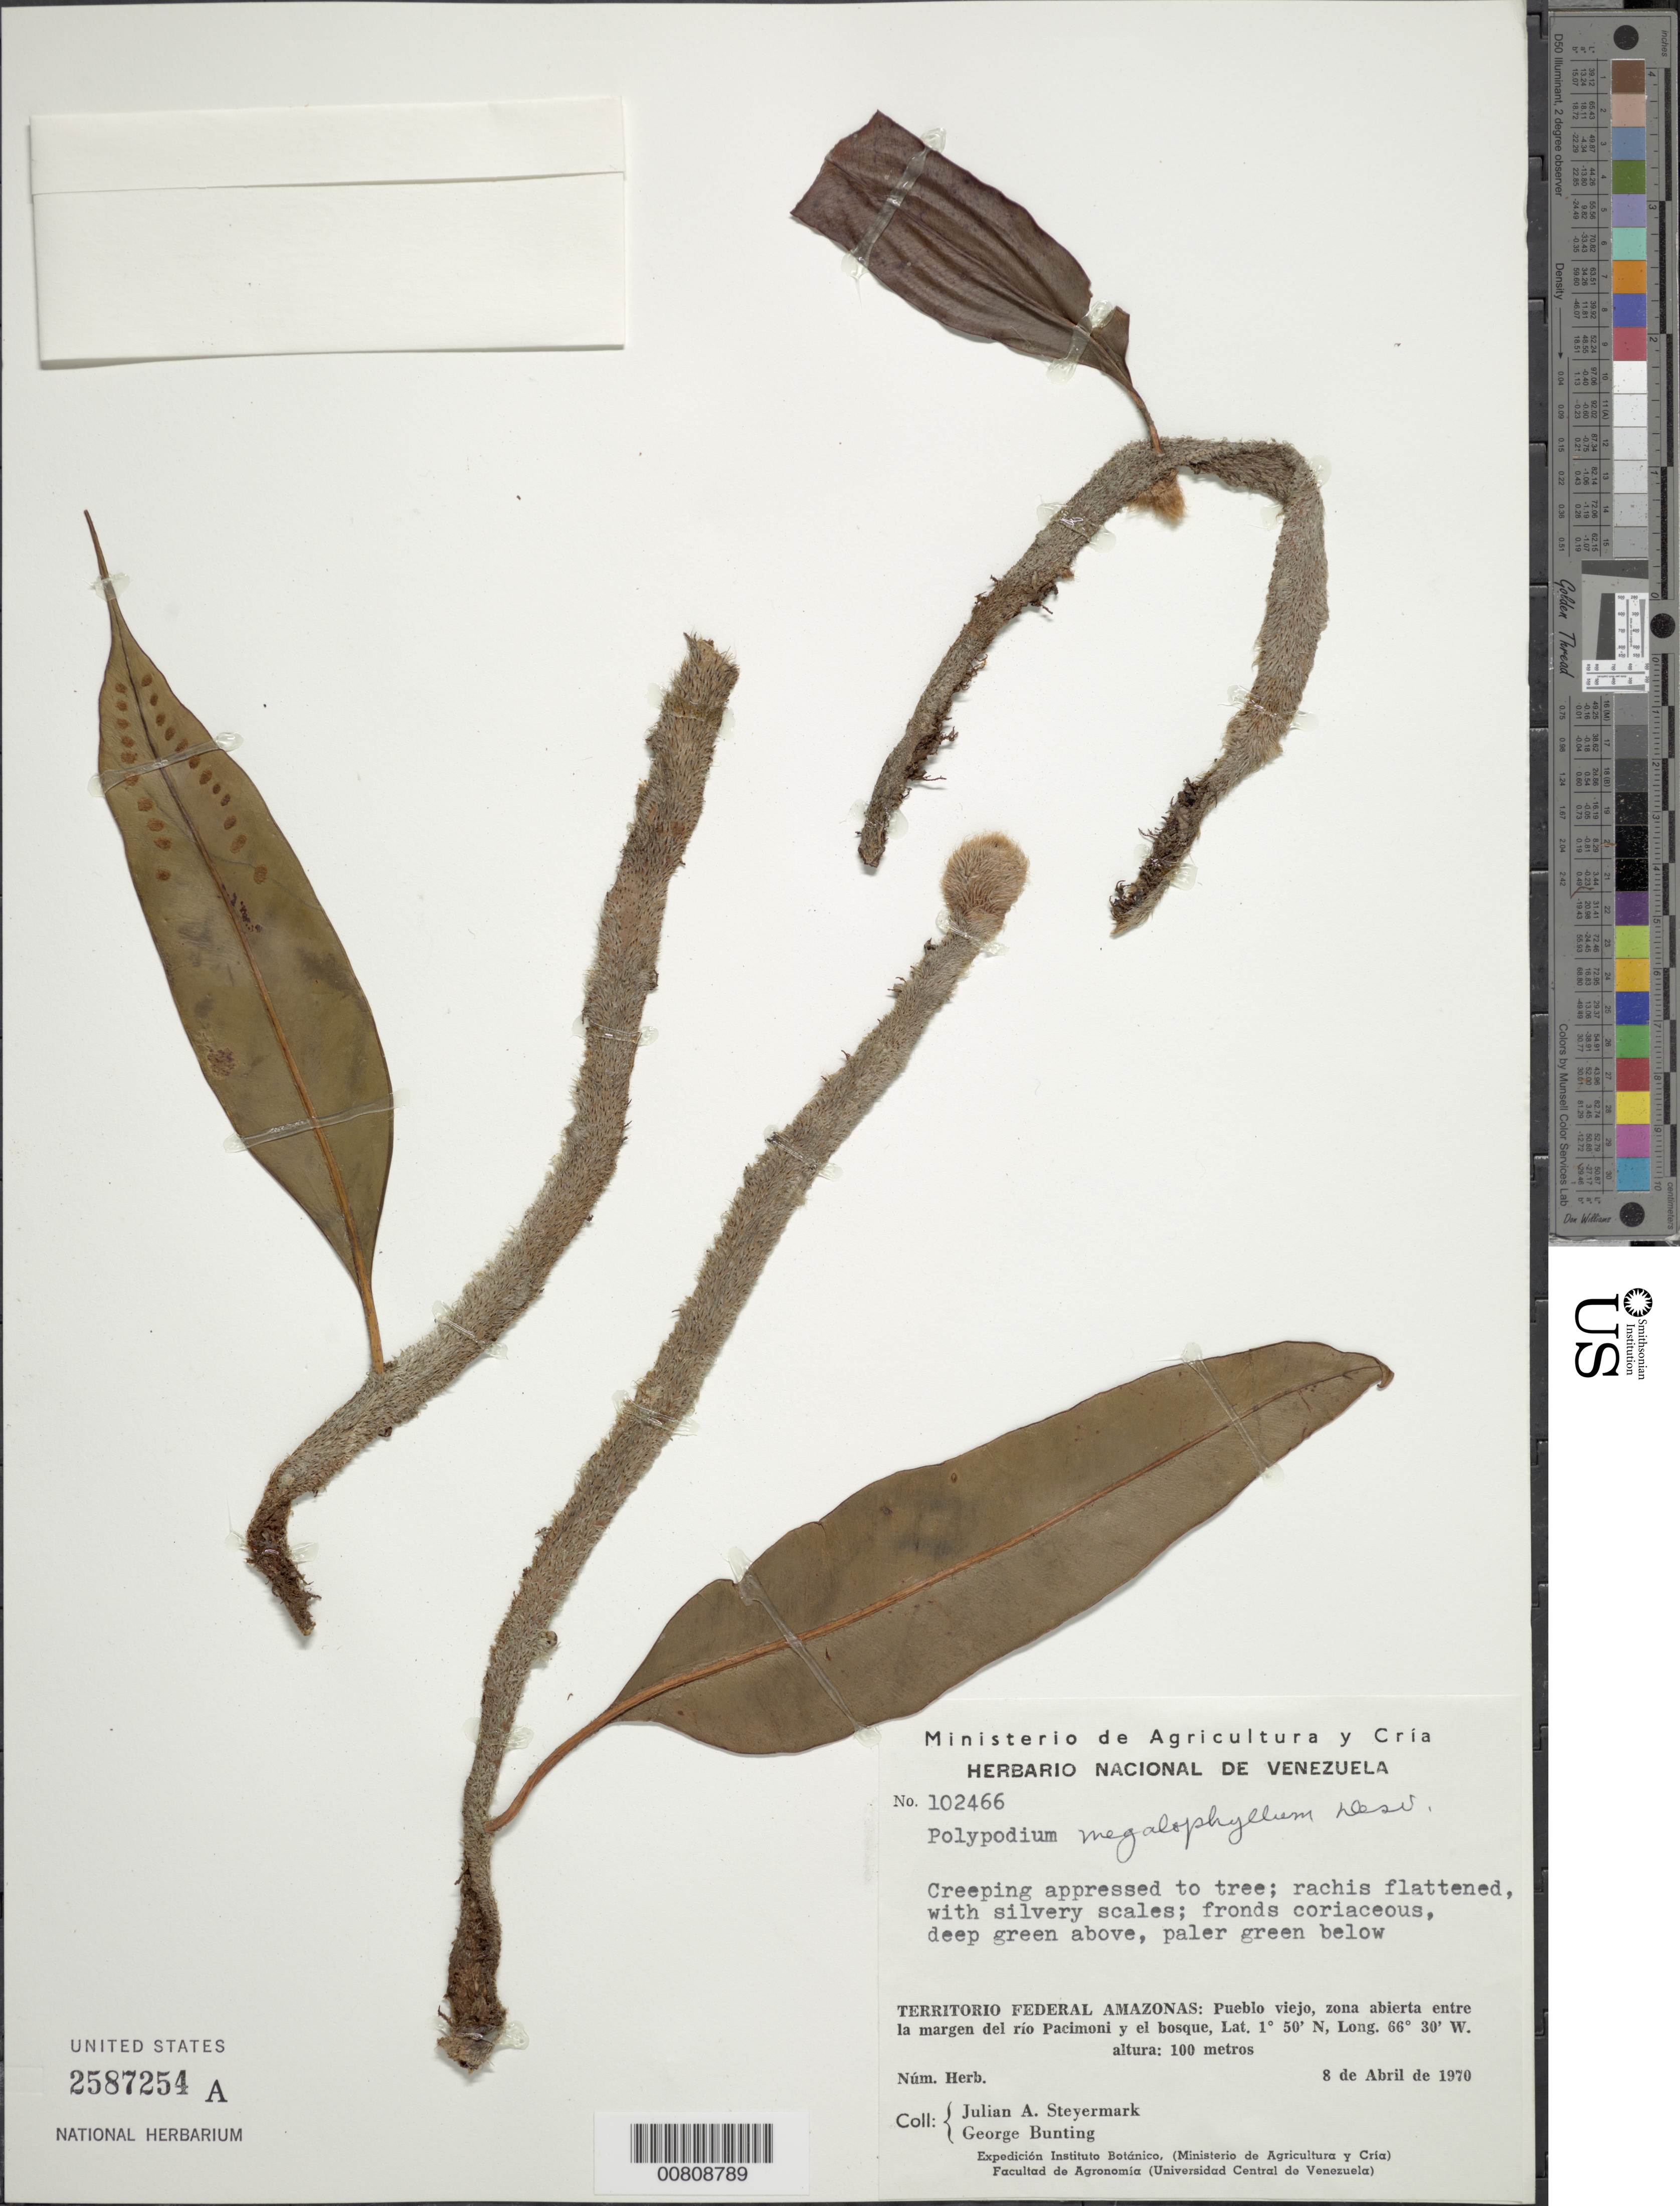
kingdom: Plantae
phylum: Tracheophyta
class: Polypodiopsida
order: Polypodiales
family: Polypodiaceae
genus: Microgramma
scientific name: Microgramma megalophylla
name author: (Desv.) de la Sota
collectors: J. Steyermark & G. S. Bunting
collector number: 102466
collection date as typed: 8-Apr-70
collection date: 1970-04-08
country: Venezuela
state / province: Amazonas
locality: Río Pacimoni, arriba de la desembocadura del río Pacimoni con el río Casiquiare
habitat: Pueblo viejo, zona abierta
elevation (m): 100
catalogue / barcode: US 2587254A